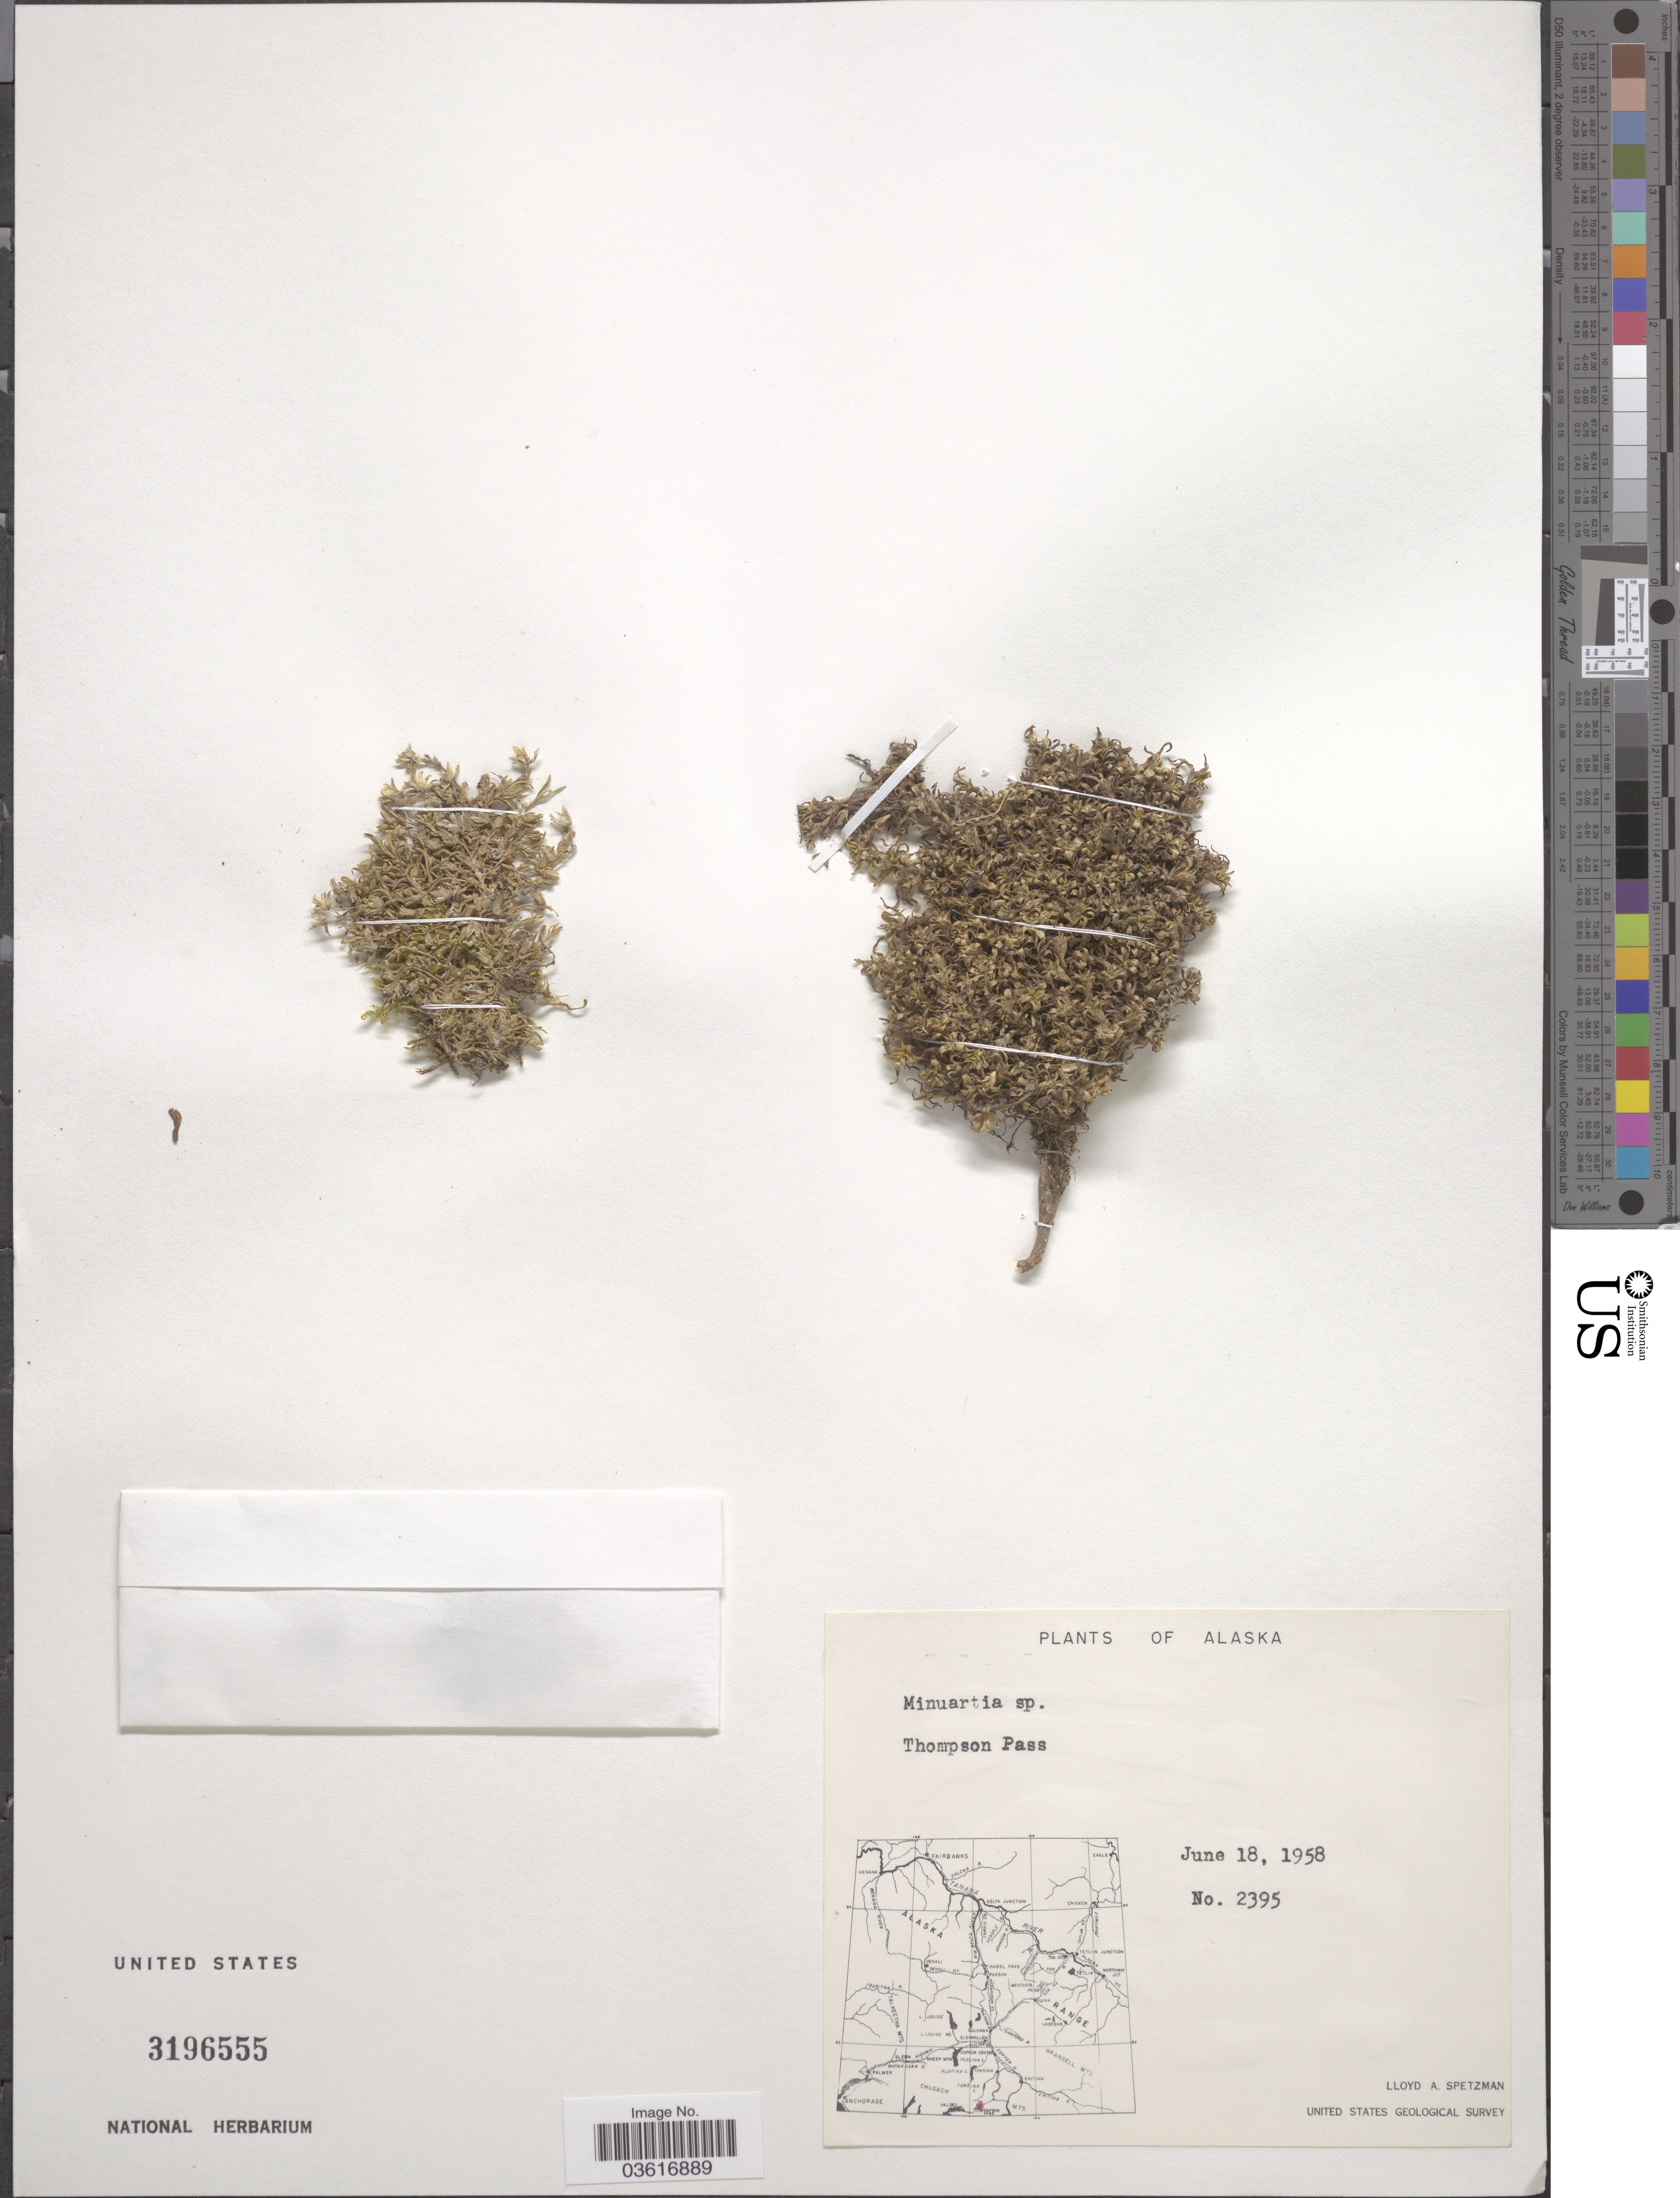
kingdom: Plantae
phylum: Tracheophyta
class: Magnoliopsida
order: Caryophyllales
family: Caryophyllaceae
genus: Minuartia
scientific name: Minuartia sp.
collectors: L. Spetzman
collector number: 2395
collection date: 1958-06-18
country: United States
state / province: Alaska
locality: Thompson Pass.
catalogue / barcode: US 3196555